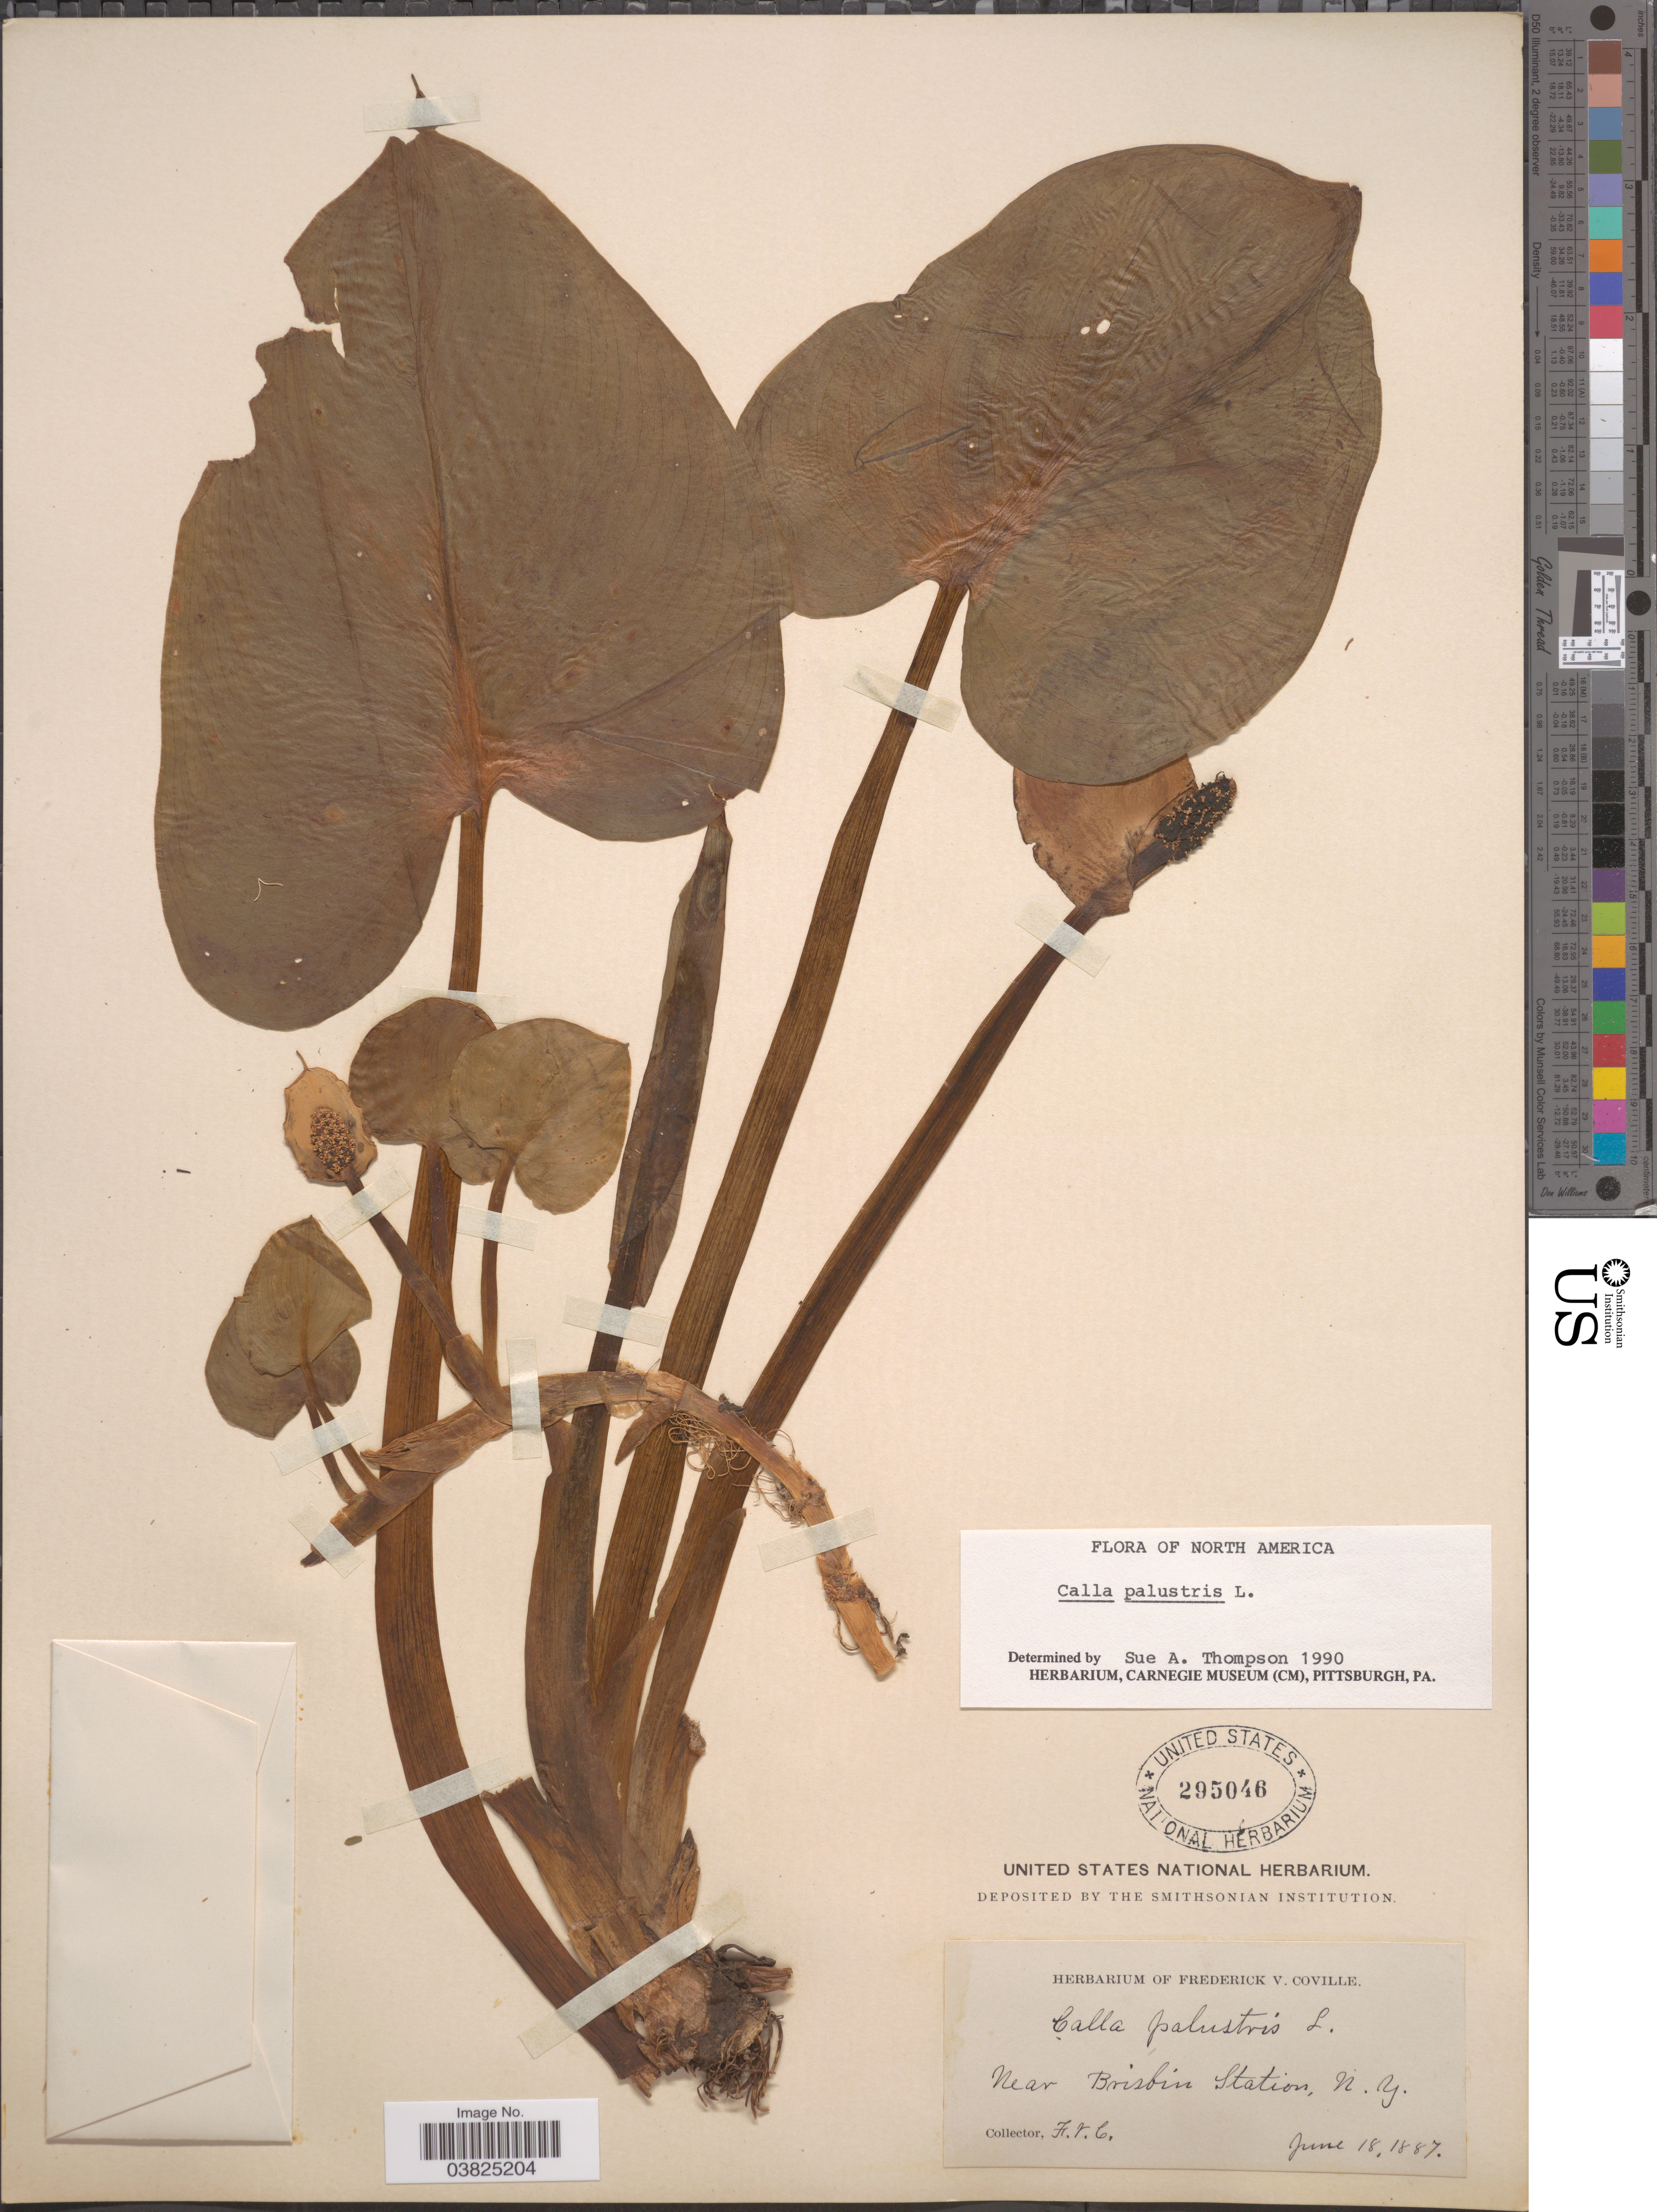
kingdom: Plantae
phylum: Tracheophyta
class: Liliopsida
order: Alismatales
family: Araceae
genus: Calla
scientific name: Calla palustris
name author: L.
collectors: F. V. Coville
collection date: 1887-06-18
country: United States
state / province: New York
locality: Near Brisbin Station.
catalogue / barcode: US 295046